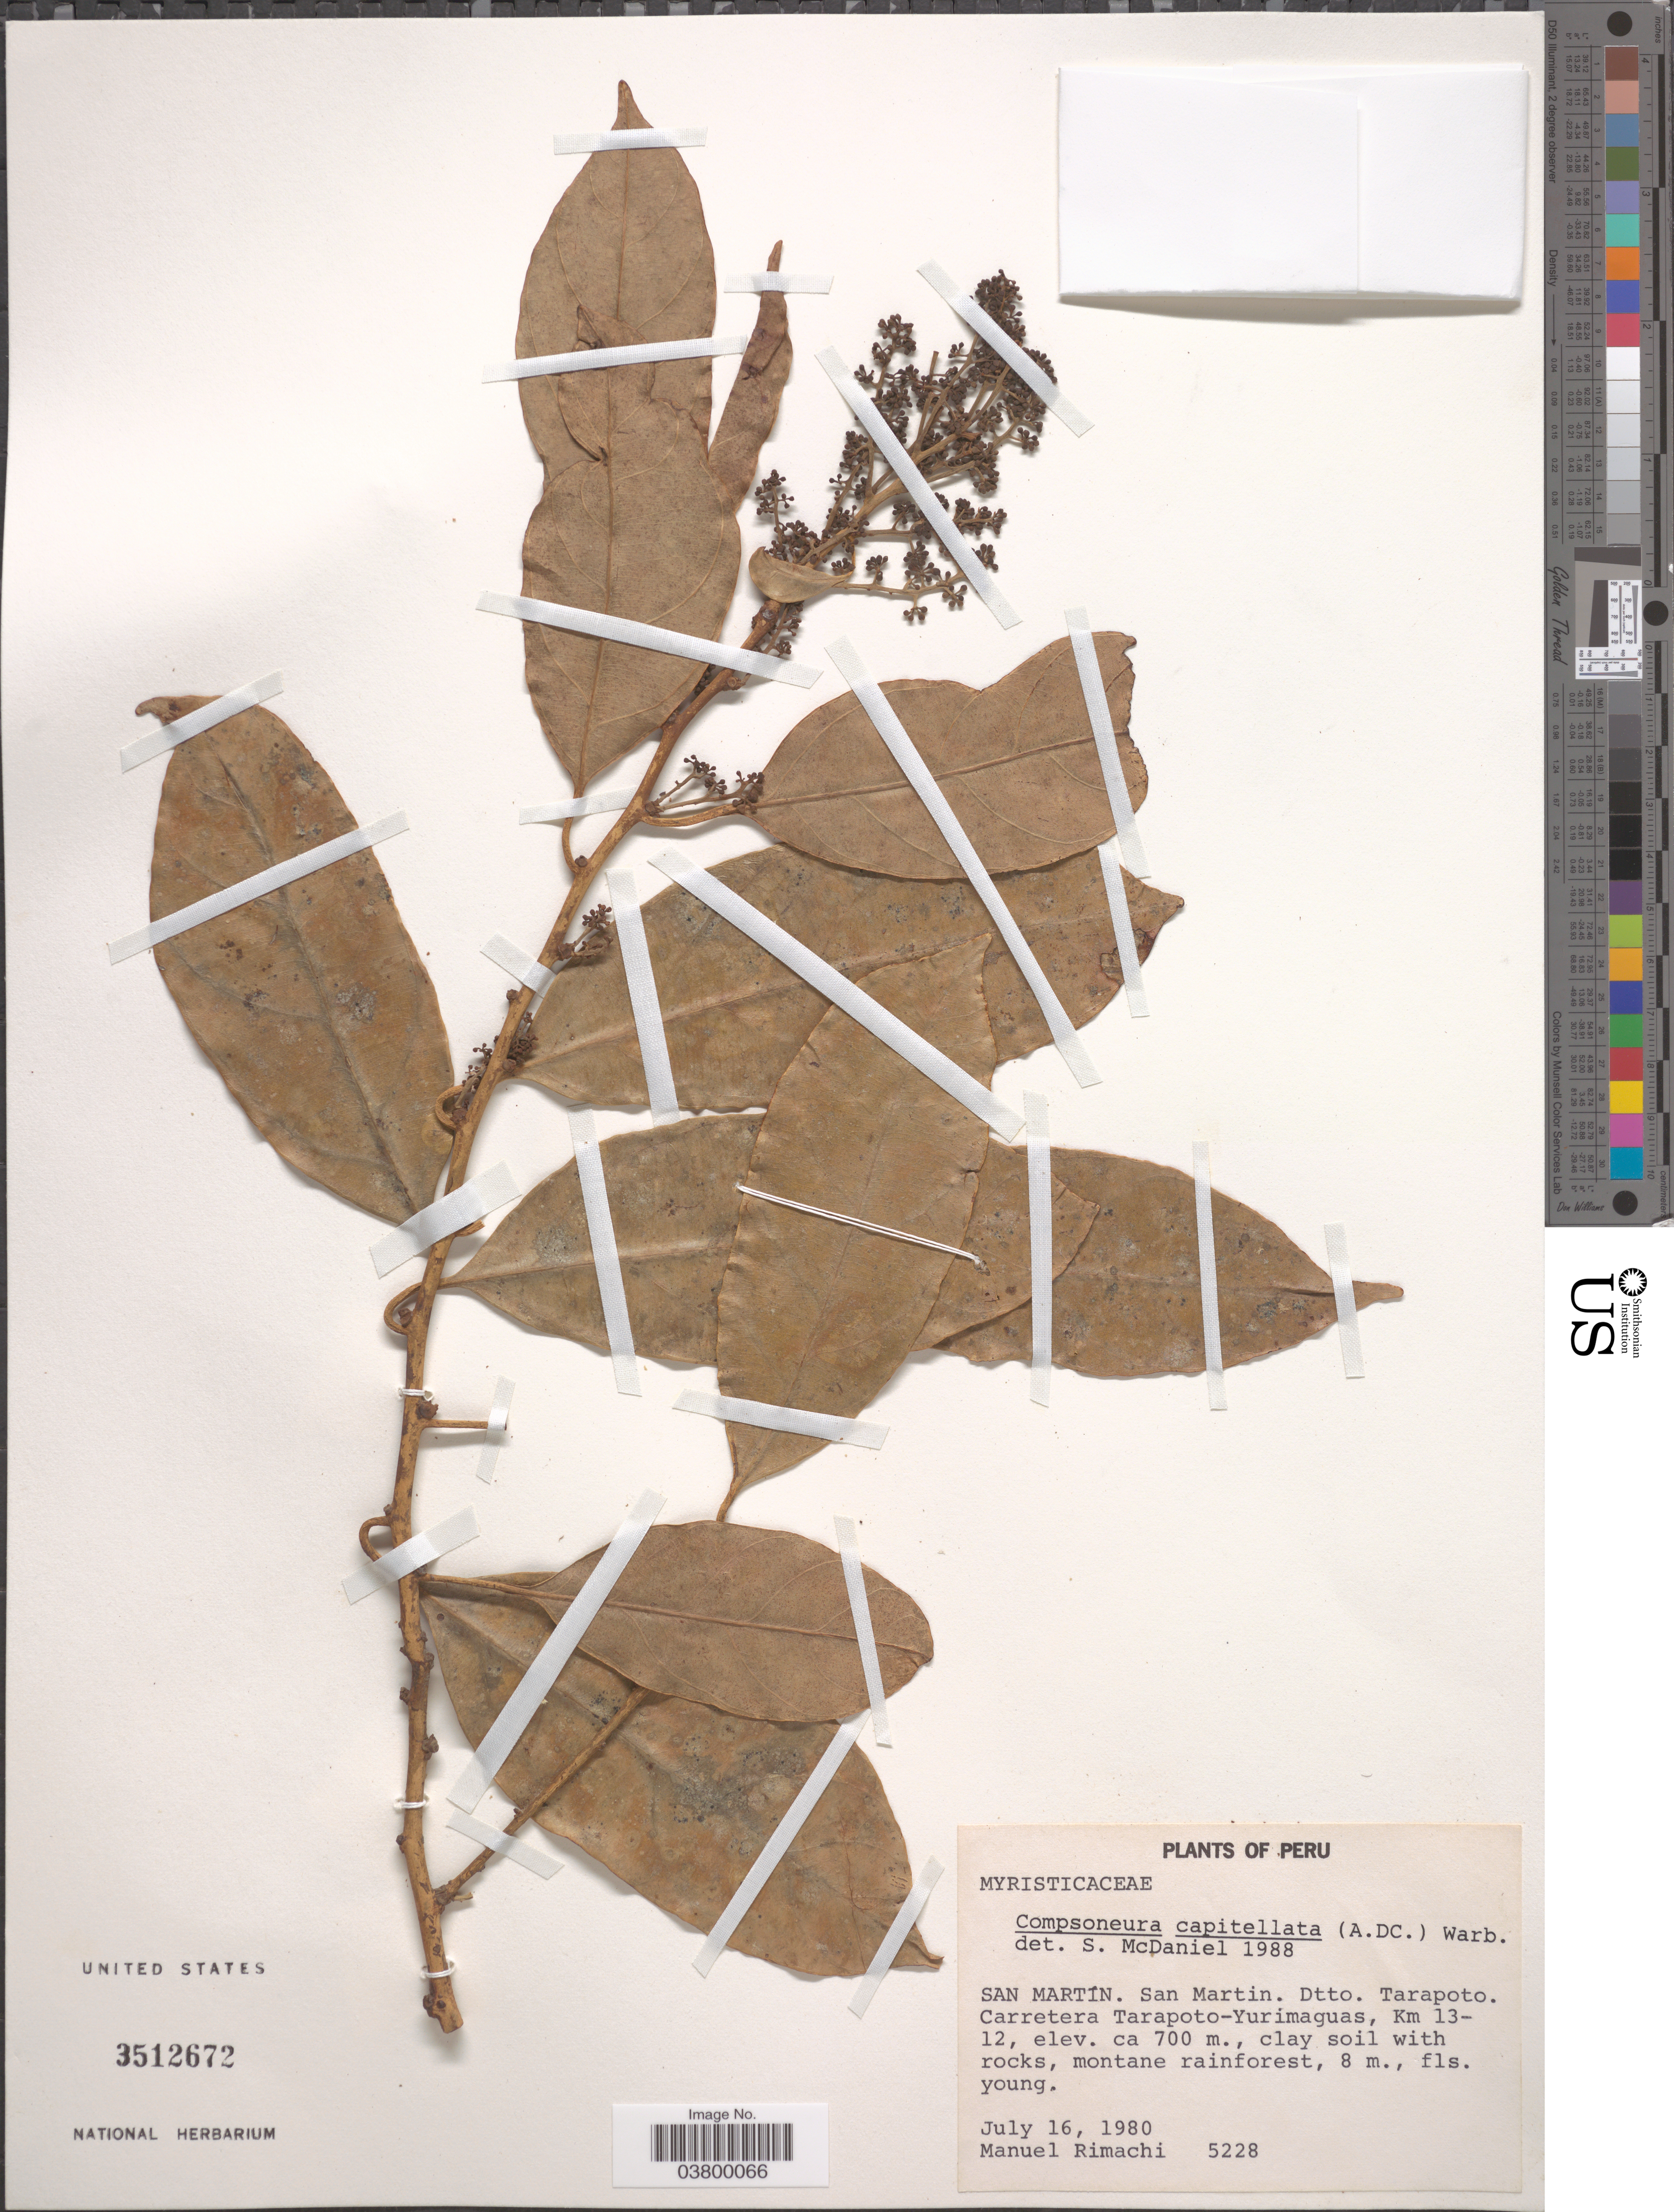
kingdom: Plantae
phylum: Tracheophyta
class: Magnoliopsida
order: Magnoliales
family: Myristicaceae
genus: Compsoneura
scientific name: Compsoneura capitellata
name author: (A. DC.) Warb.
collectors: M. Rimachi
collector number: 5228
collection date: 1980-07-16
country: Peru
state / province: San Martín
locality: San Martin. Dtto. Tarapoto. Carretera Tarapoto-Yurimaguas, Km 13-12.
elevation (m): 700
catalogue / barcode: US 3512672